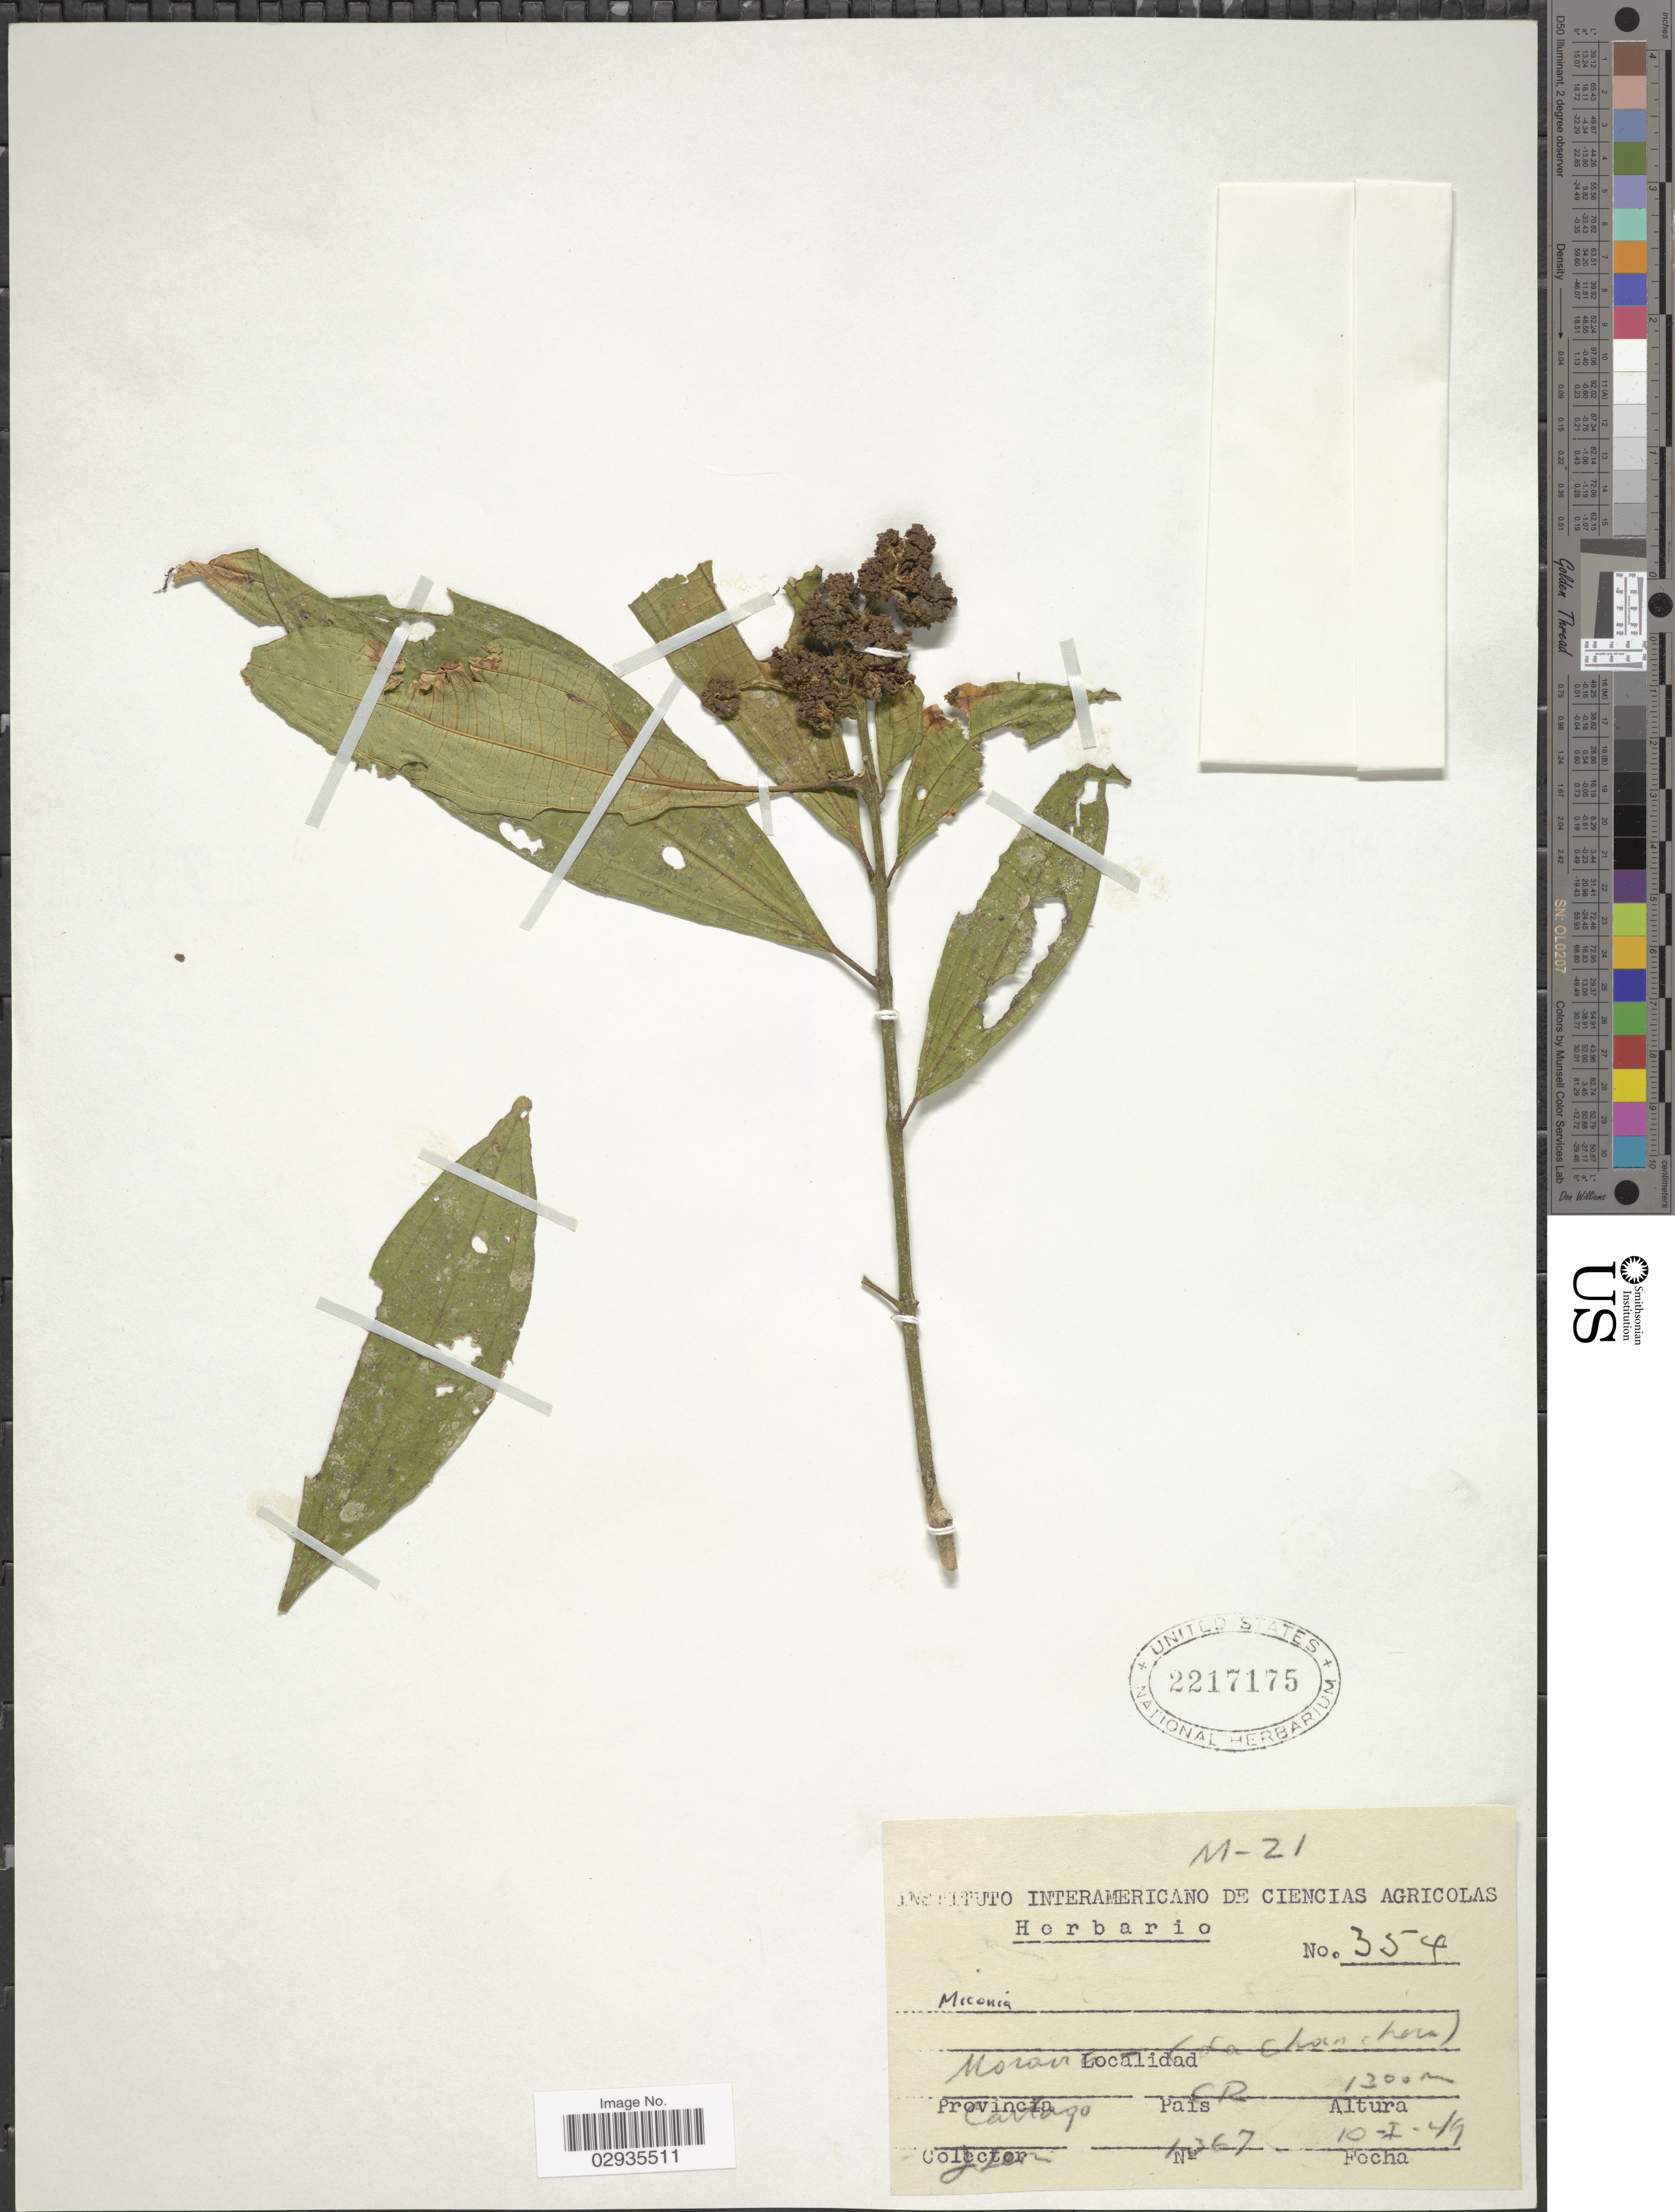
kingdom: Plantae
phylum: Tracheophyta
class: Magnoliopsida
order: Myrtales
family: Melastomataceae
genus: Miconia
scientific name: Miconia sp.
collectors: J. León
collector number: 1367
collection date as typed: Transcribed d/m/y: 10/1/49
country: Costa Rica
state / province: Cartago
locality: Moravi, La Chanchera.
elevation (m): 1300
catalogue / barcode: US 2217175